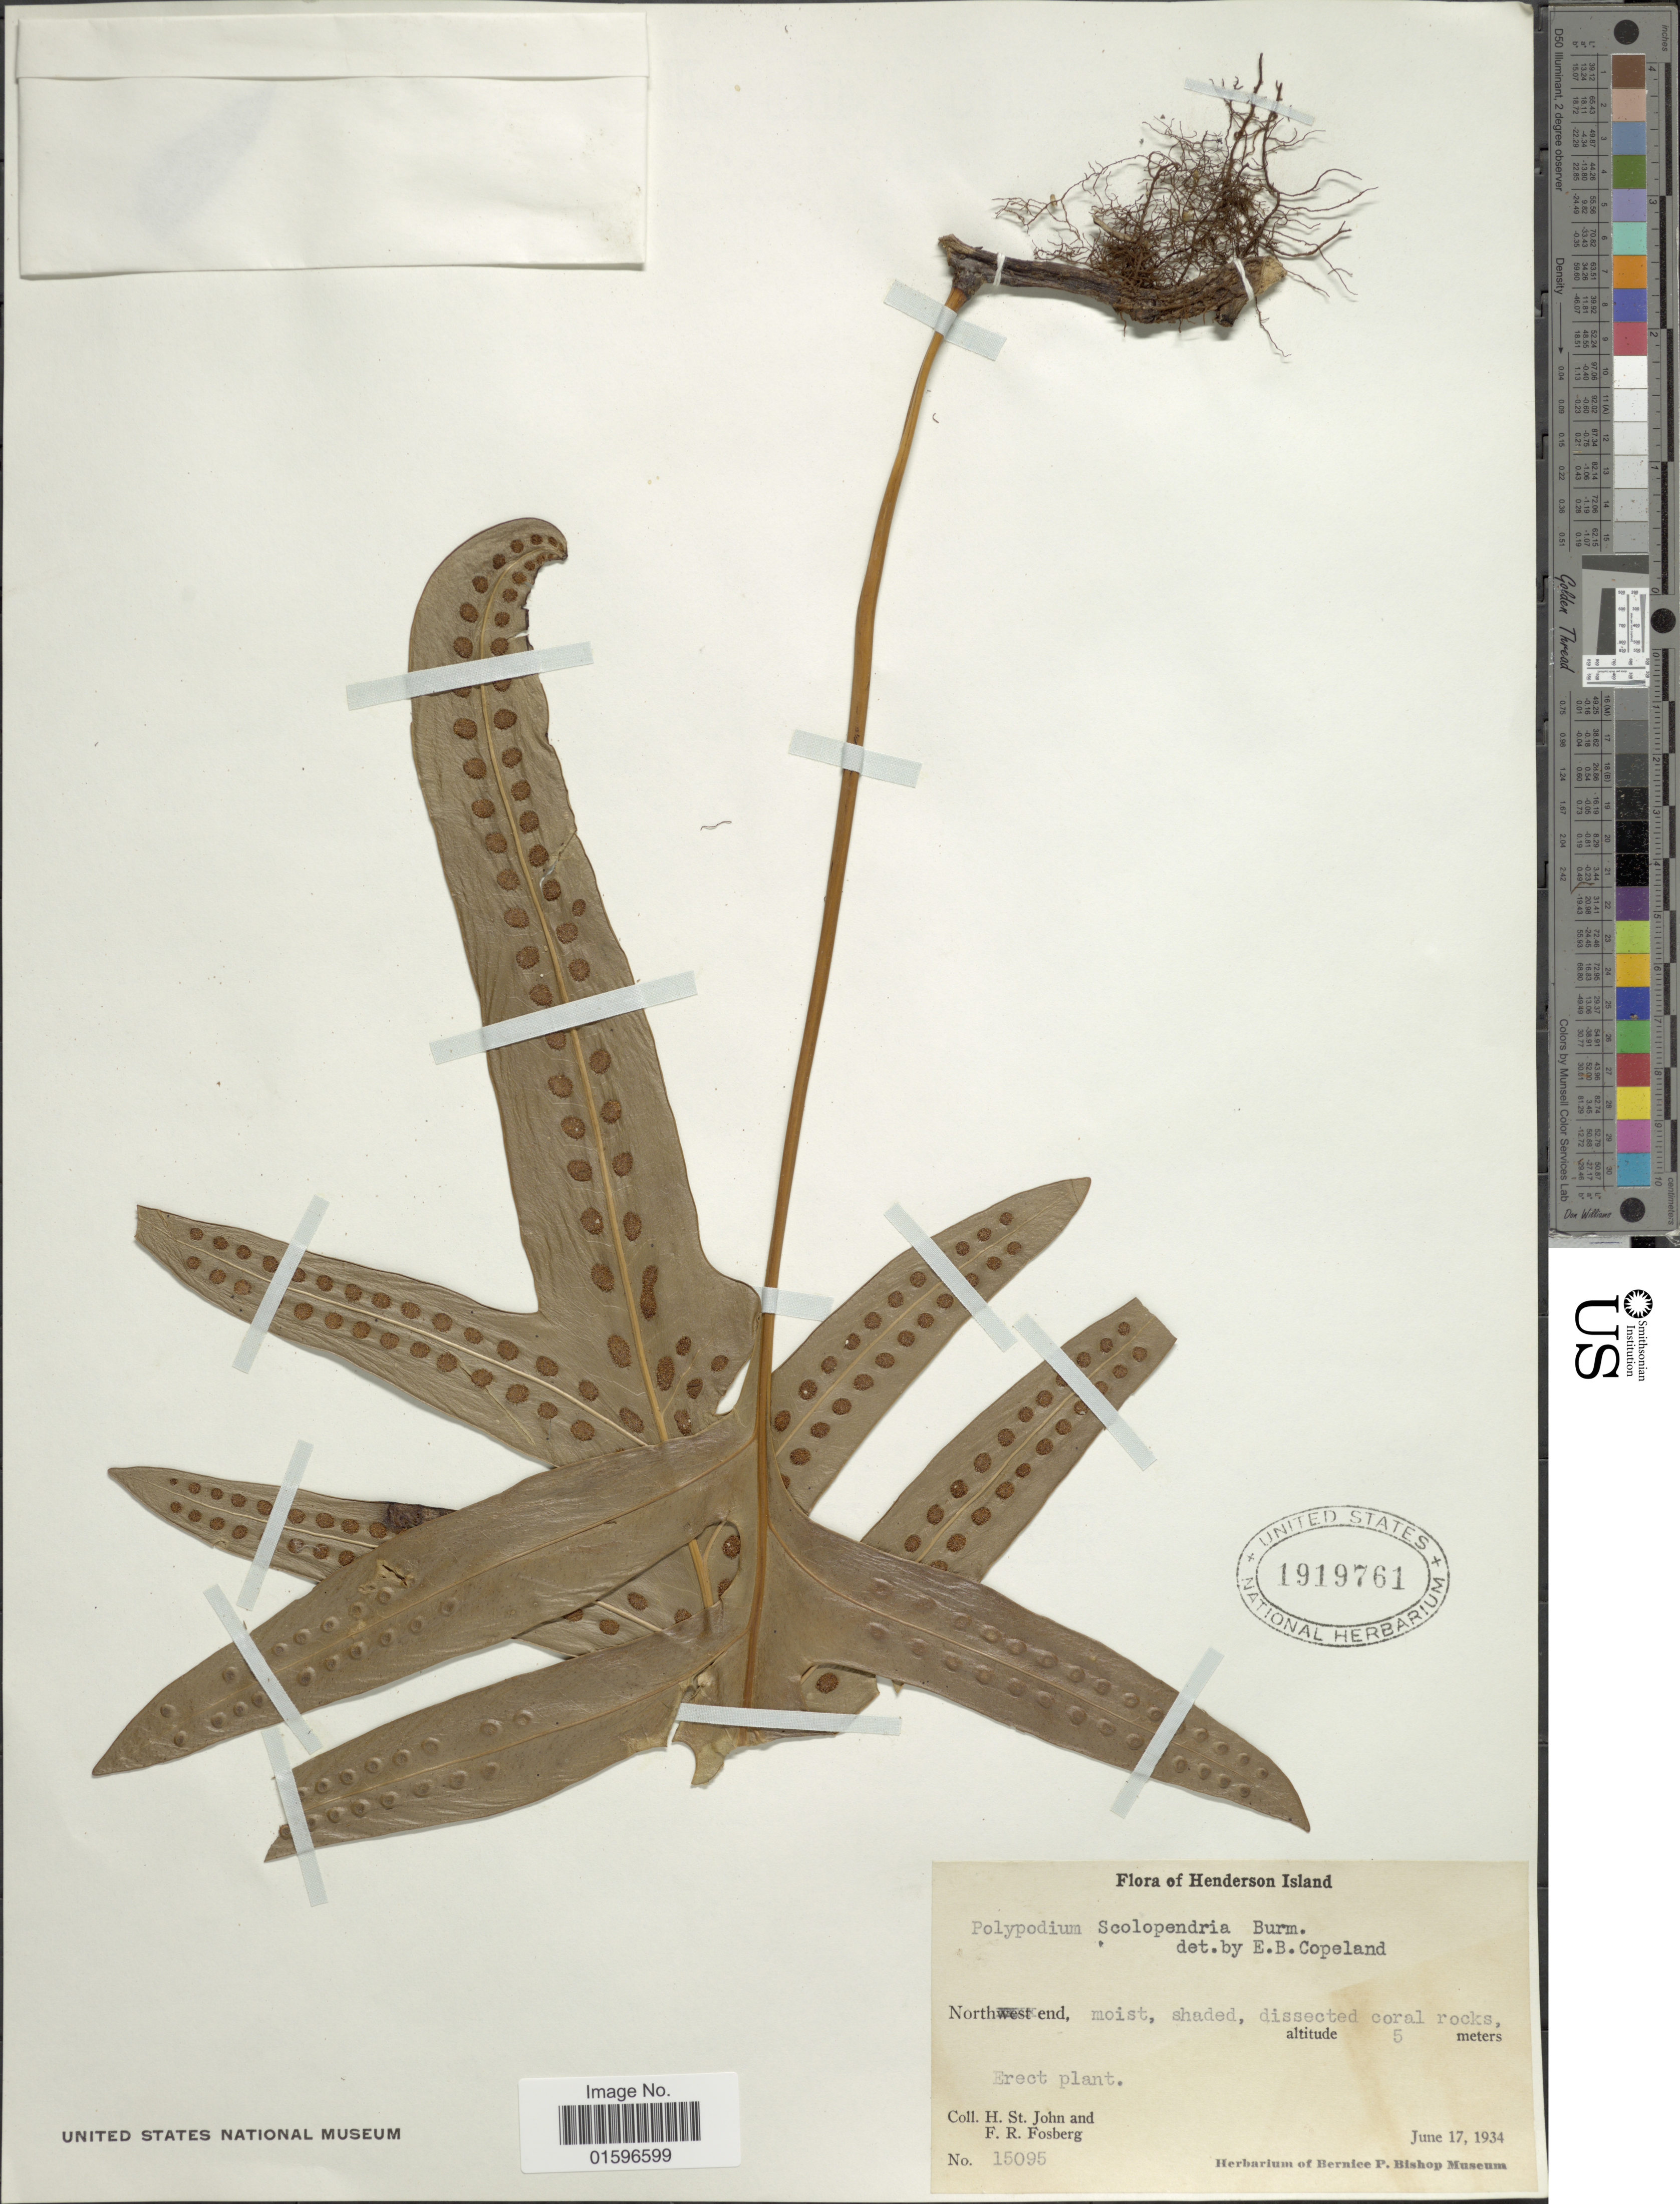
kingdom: Plantae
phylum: Tracheophyta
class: Polypodiopsida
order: Polypodiales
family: Polypodiaceae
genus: Polypodium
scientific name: Polypodium scolopendria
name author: Burm. f.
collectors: H. St. John & F. R. Fosberg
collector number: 15095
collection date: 1934-06-17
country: Pitcairn Islands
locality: Henderson Island, North end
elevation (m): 5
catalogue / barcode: US 1919761